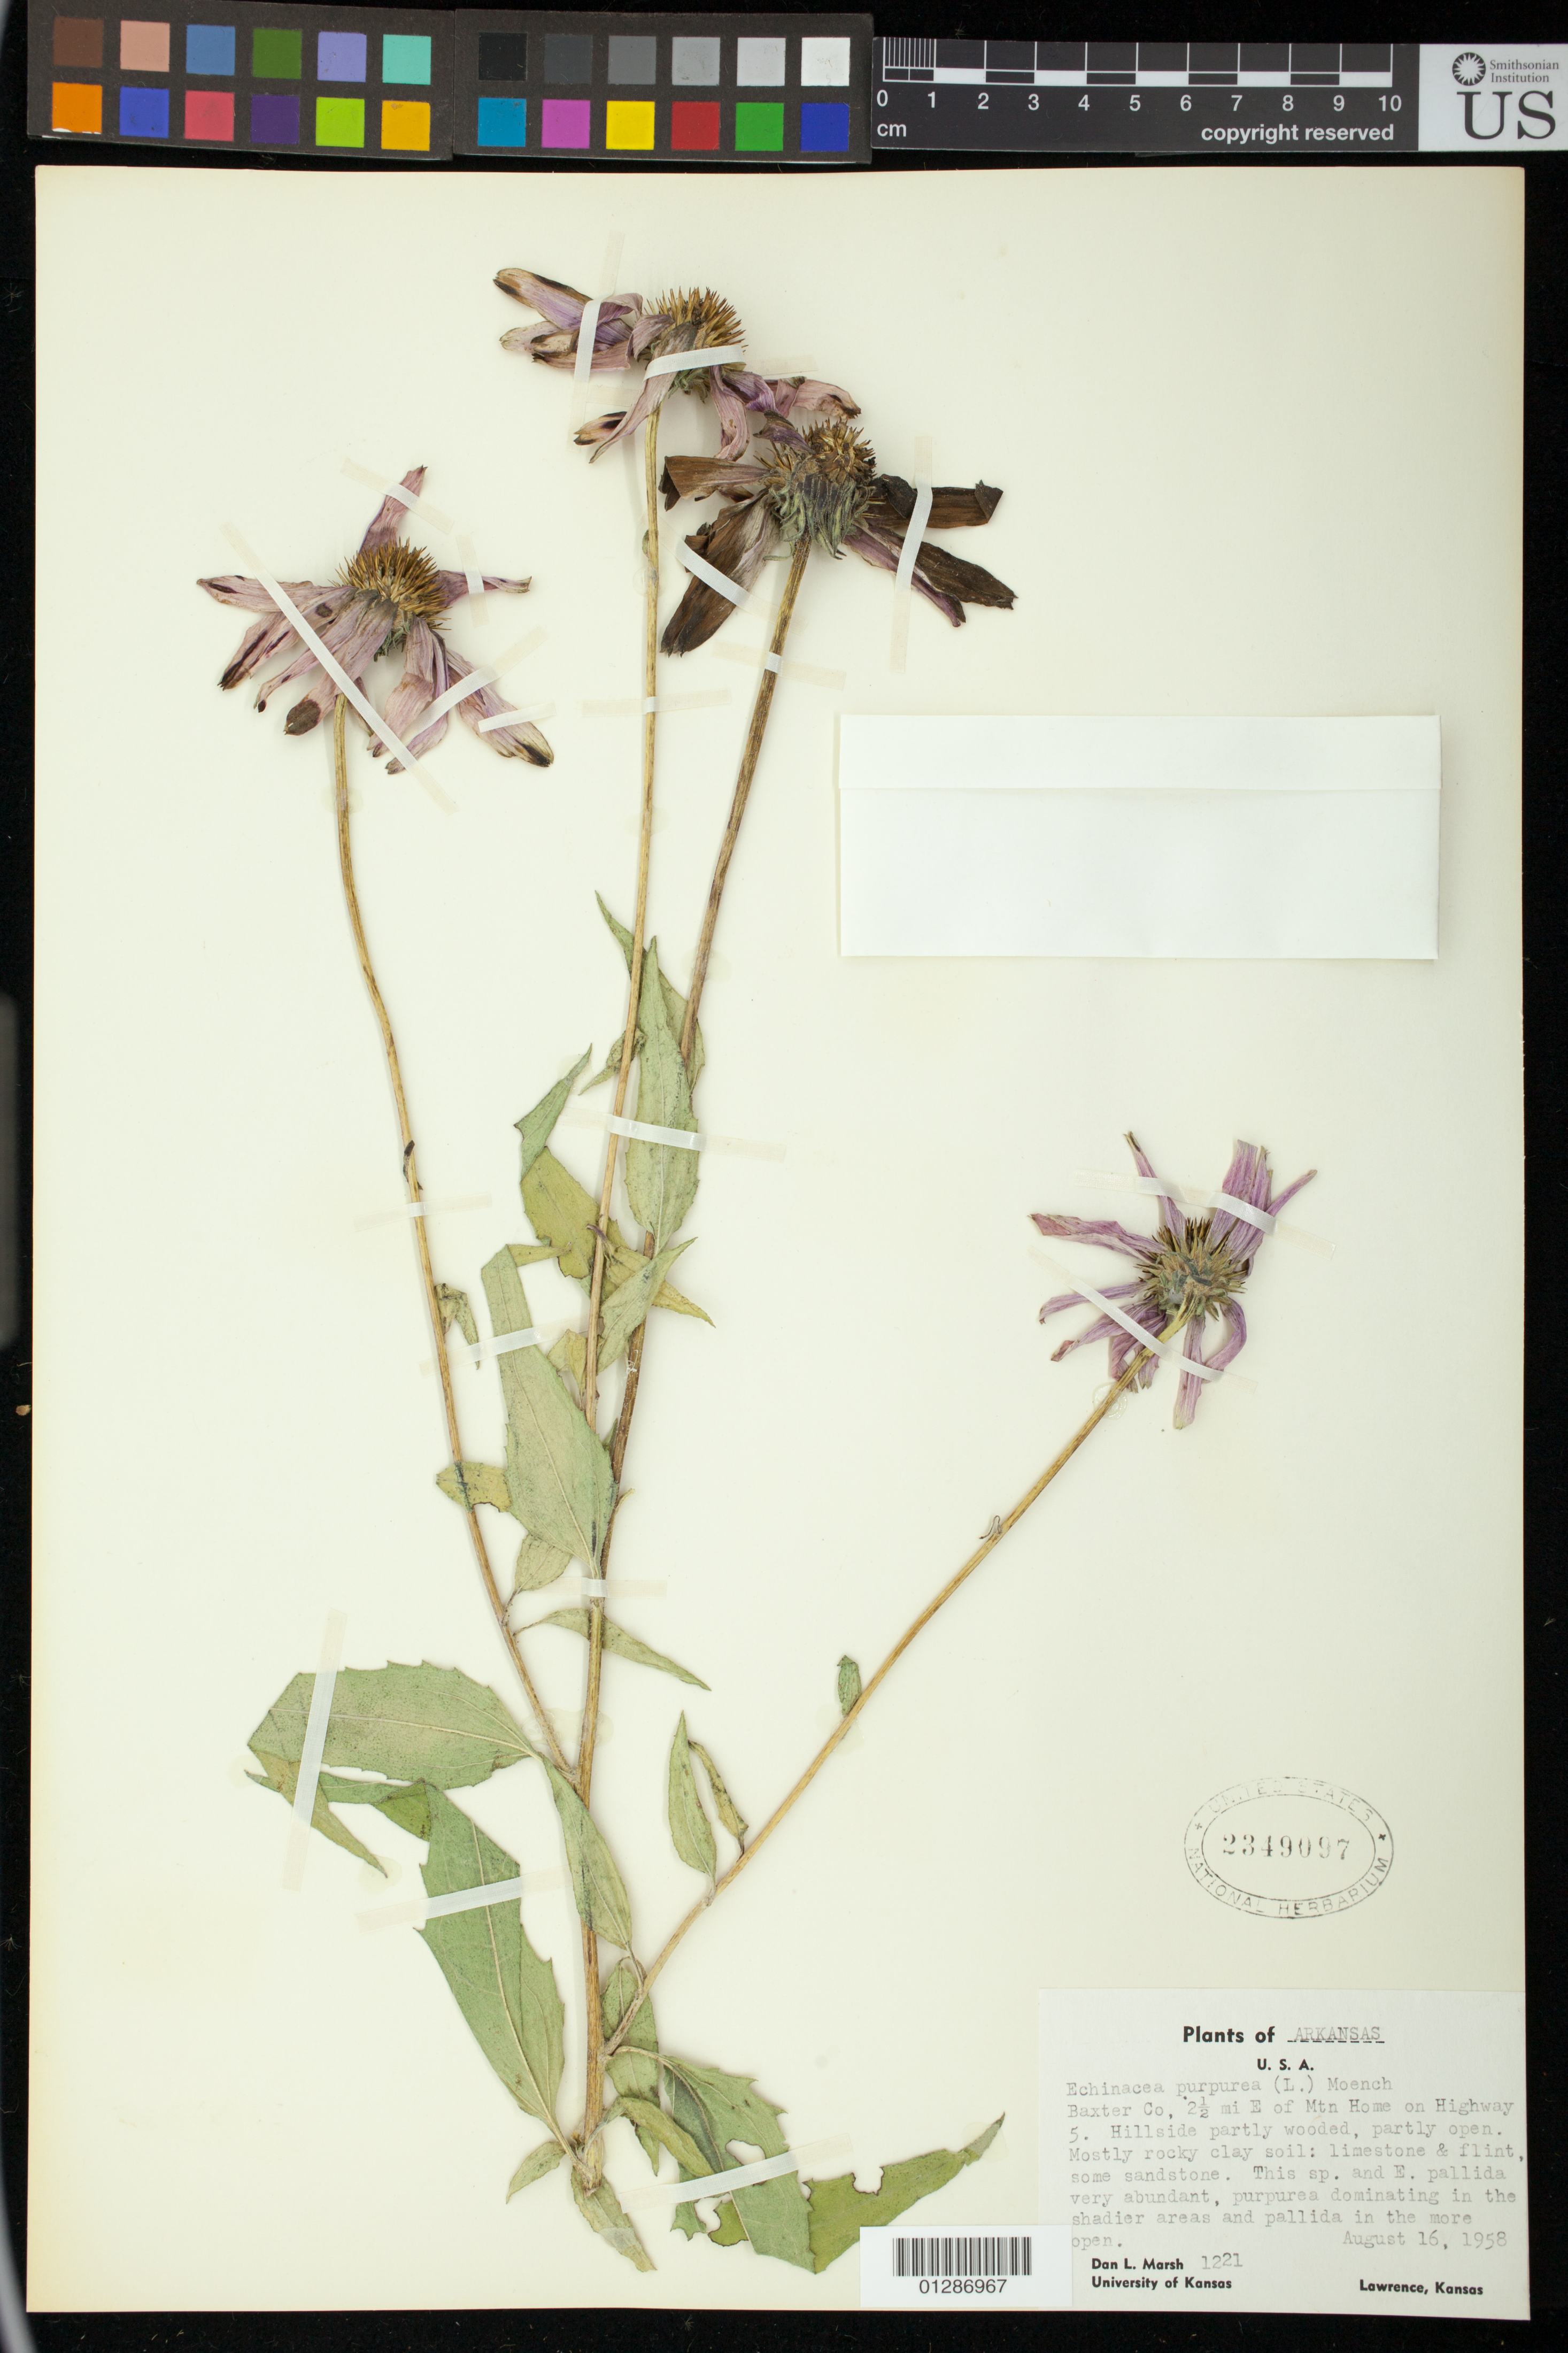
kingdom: Plantae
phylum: Tracheophyta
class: Magnoliopsida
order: Asterales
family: Asteraceae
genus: Echinacea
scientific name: Echinacea purpurea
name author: (L.) Moench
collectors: D. L. Marsh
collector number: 1221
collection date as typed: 16 Aug 1958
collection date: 1958-08-16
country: United States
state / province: Arkansas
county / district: Baxter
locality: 2 1/2 mi E of Mt Home on Hwy 5.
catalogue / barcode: US 2349097